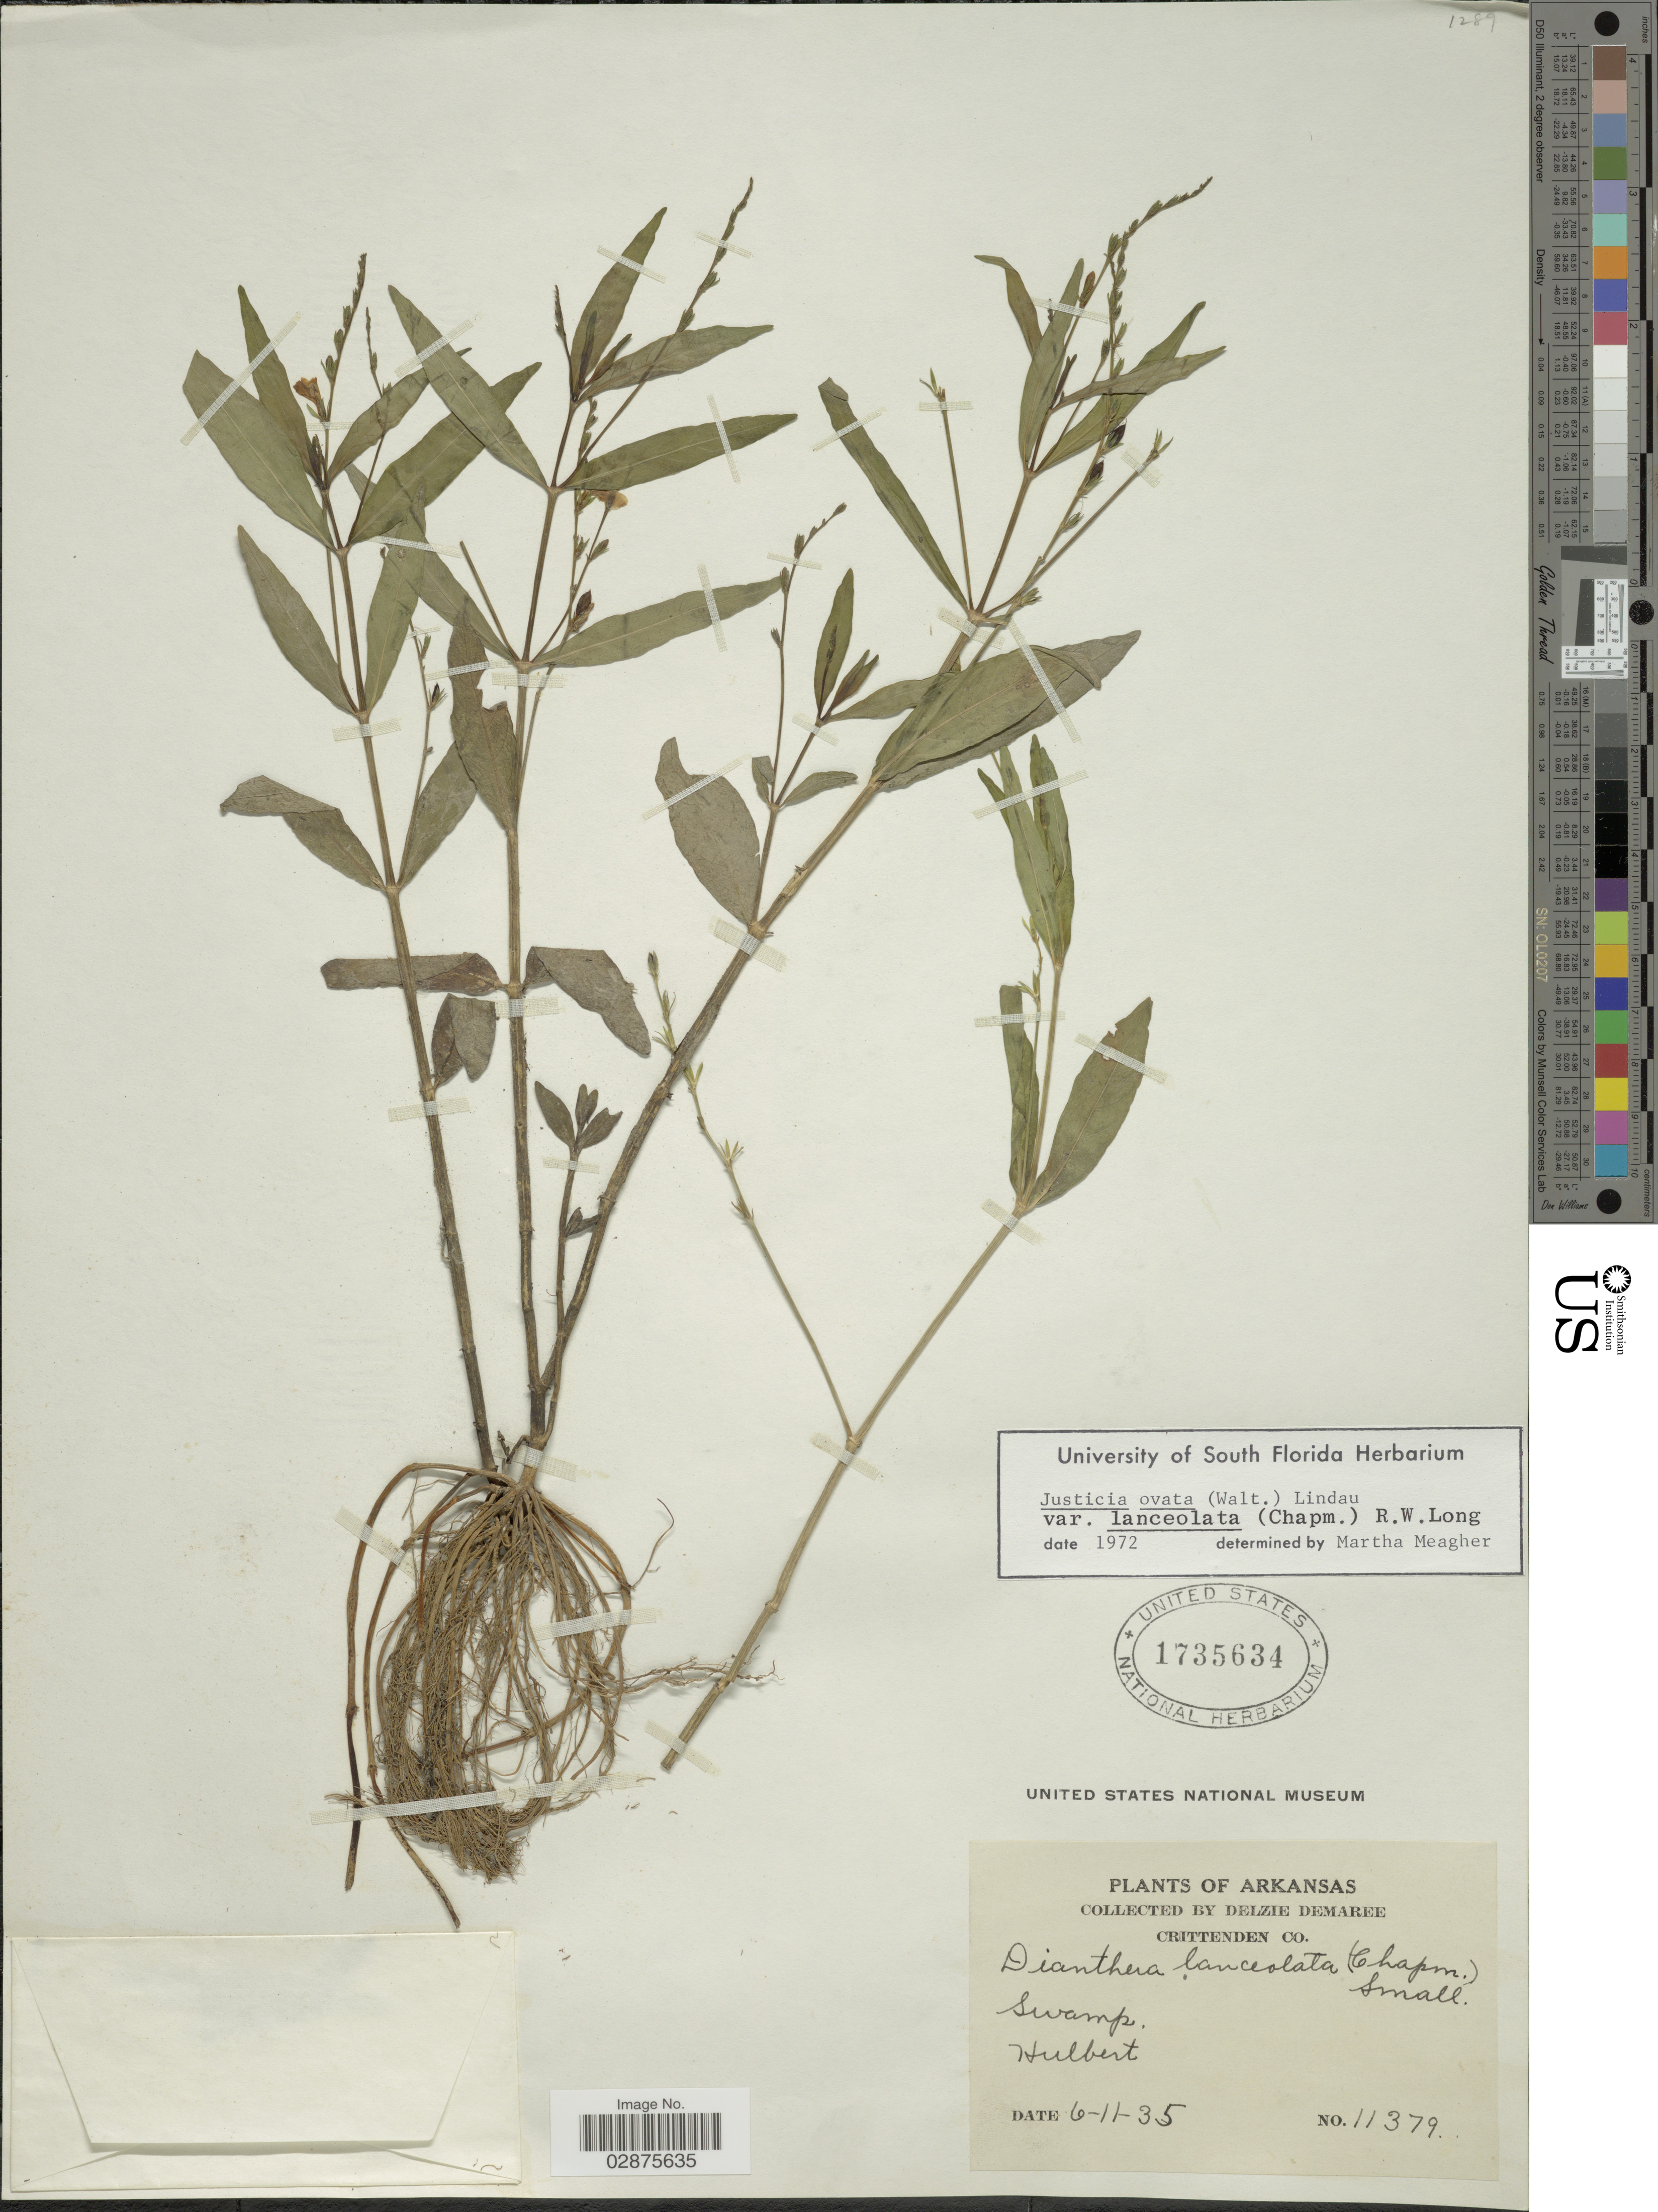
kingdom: Plantae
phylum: Tracheophyta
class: Magnoliopsida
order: Lamiales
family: Acanthaceae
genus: Justicia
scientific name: Justicia lanceolata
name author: (Chapm.) Small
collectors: D. Demaree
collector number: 11379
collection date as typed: Transcribed d/m/y: 11/6/35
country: United States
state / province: Arkansas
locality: Crittenden Co. Swamp. Hulbert.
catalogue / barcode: US 1735634